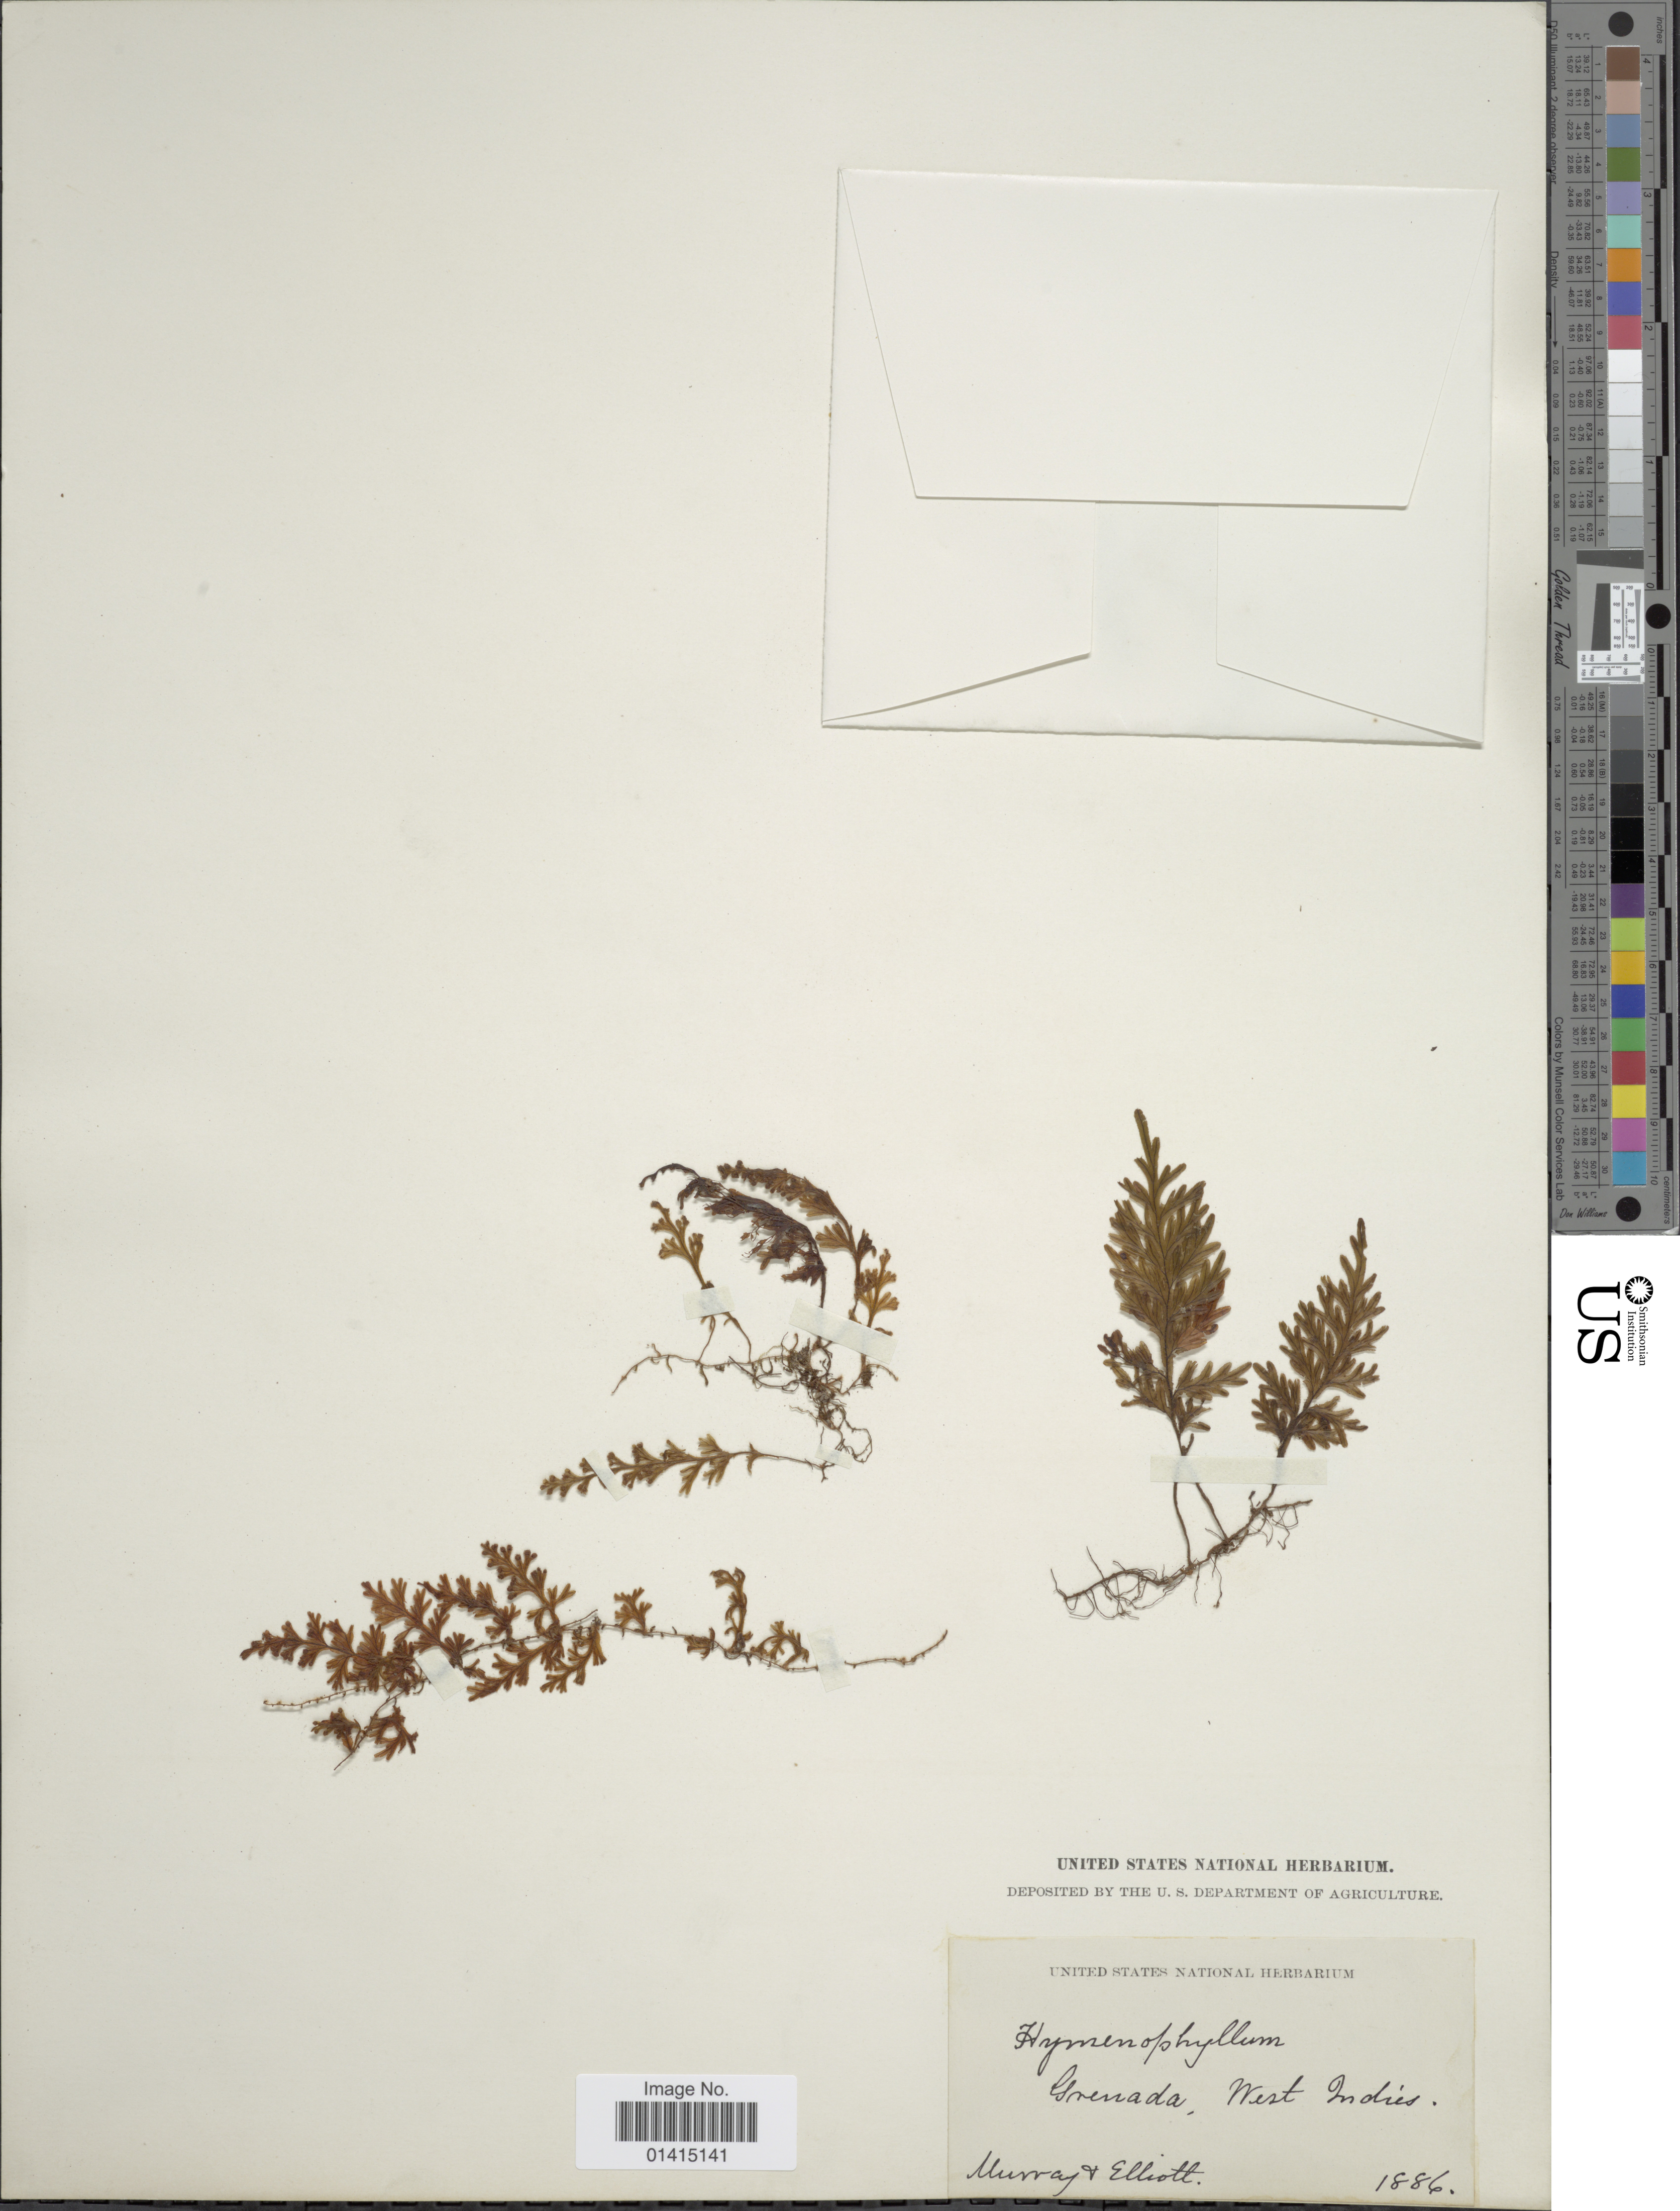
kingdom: Plantae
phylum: Tracheophyta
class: Polypodiopsida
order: Hymenophyllales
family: Hymenophyllaceae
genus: Hymenophyllum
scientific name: Hymenophyllum hirsutum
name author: (L.) Sw.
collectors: Murray, -- & Elliott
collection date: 1886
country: Grenada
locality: Grenada, West Indies